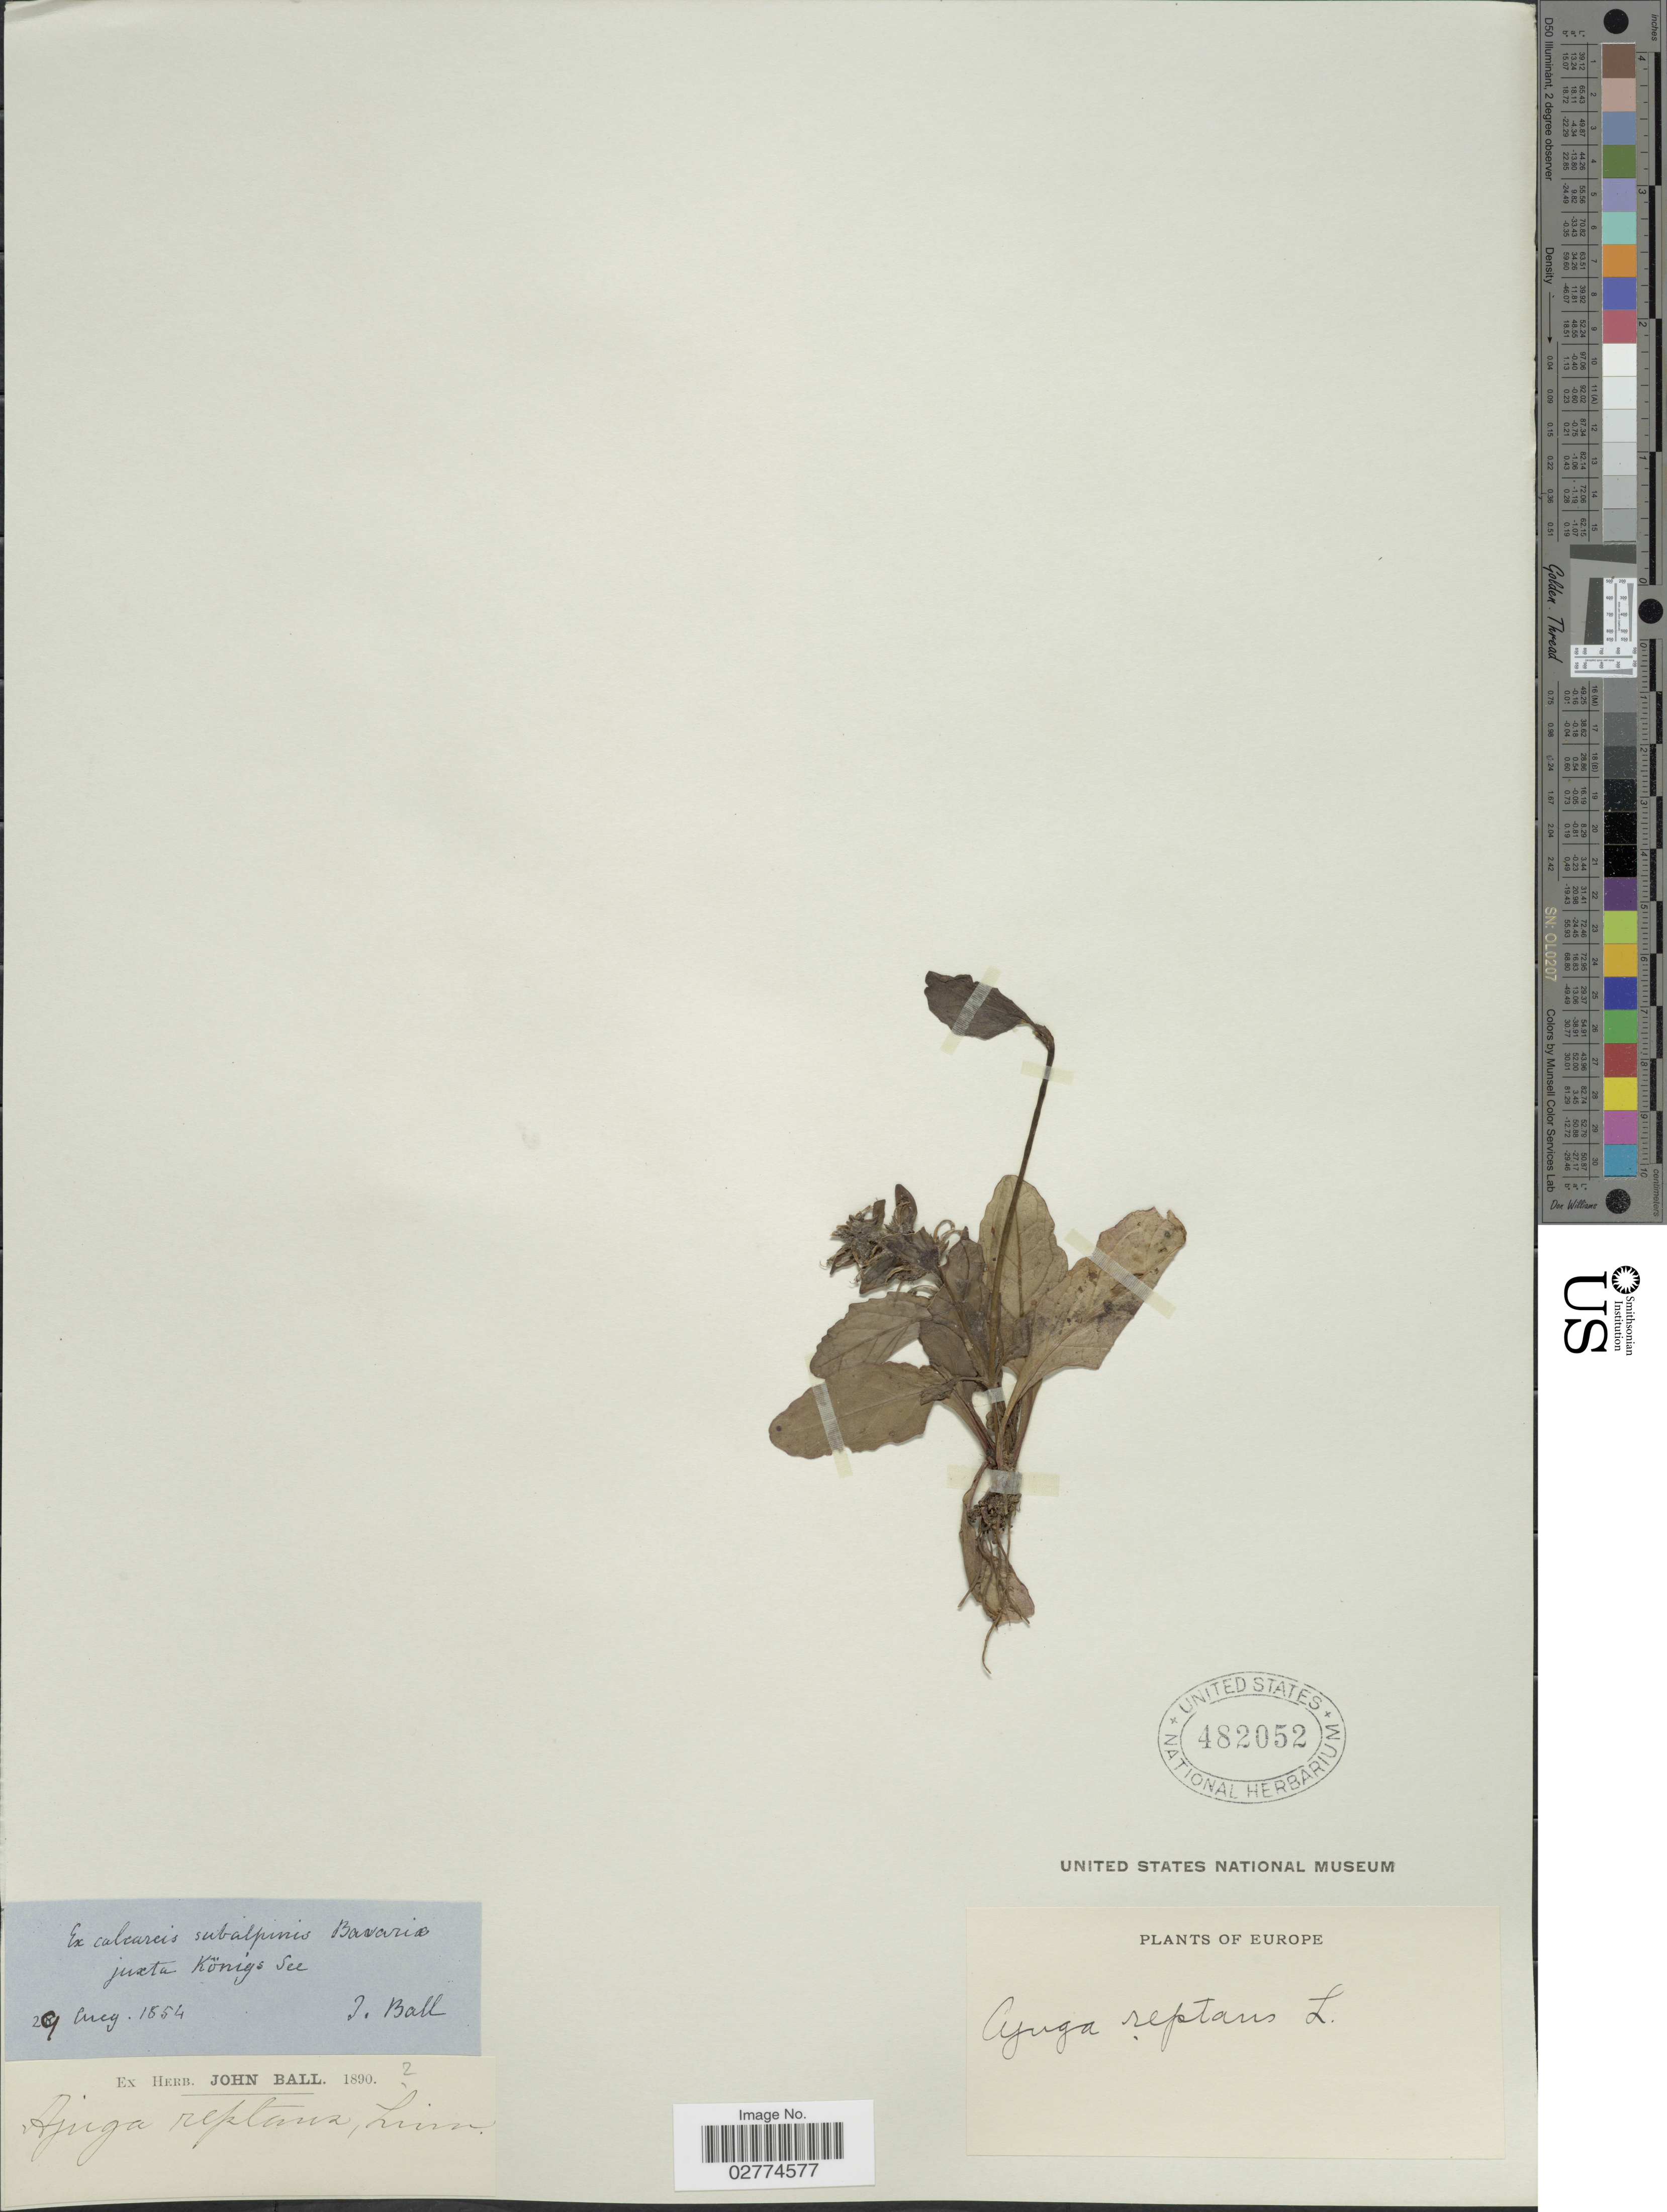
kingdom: Plantae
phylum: Tracheophyta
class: Magnoliopsida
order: Lamiales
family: Lamiaceae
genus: Ajuga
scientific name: Ajuga reptans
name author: L.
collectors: J. Ball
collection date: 1854-08-29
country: Germany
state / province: Bayern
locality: Ex calcareis subalpinis Bavaræ juxta Königs See.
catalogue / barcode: US 482052